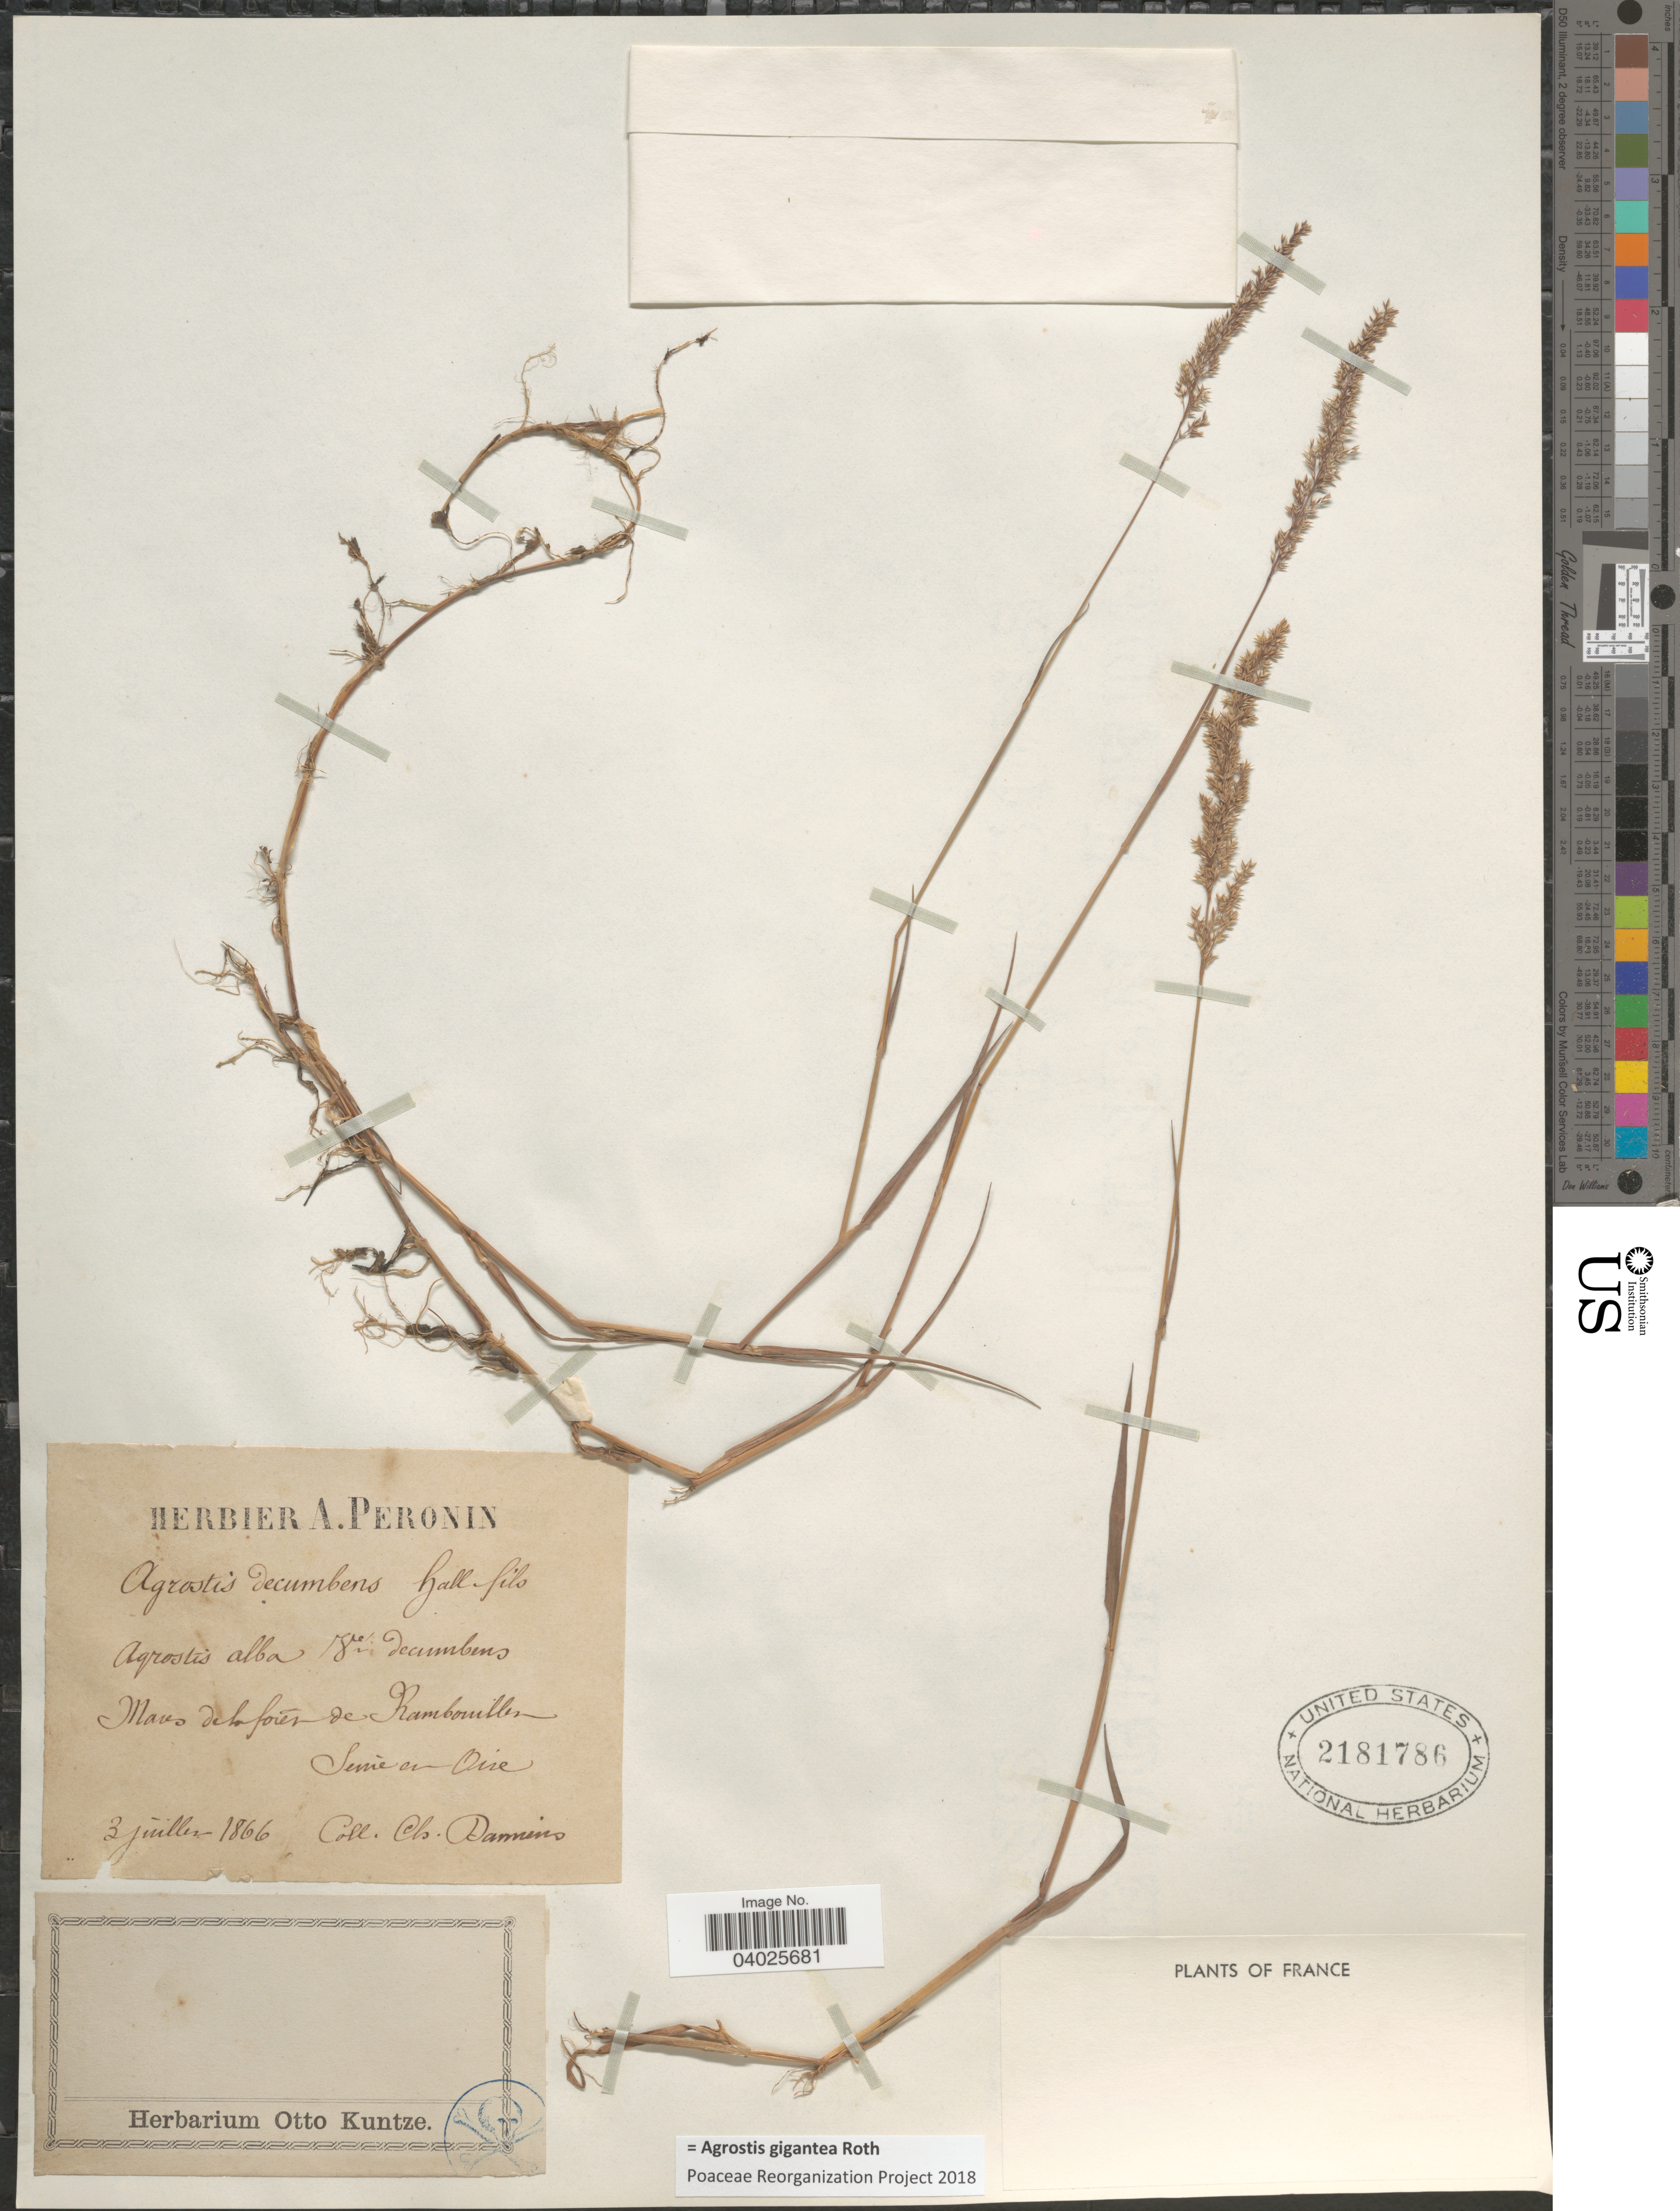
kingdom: Plantae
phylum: Tracheophyta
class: Liliopsida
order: Poales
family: Poaceae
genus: Agrostis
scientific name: Agrostis gigantea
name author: Roth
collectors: A. Dannins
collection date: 1866-07-03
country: France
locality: Maies de la fores de Rambouilles. Seine et Oise.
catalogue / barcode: US 2181786